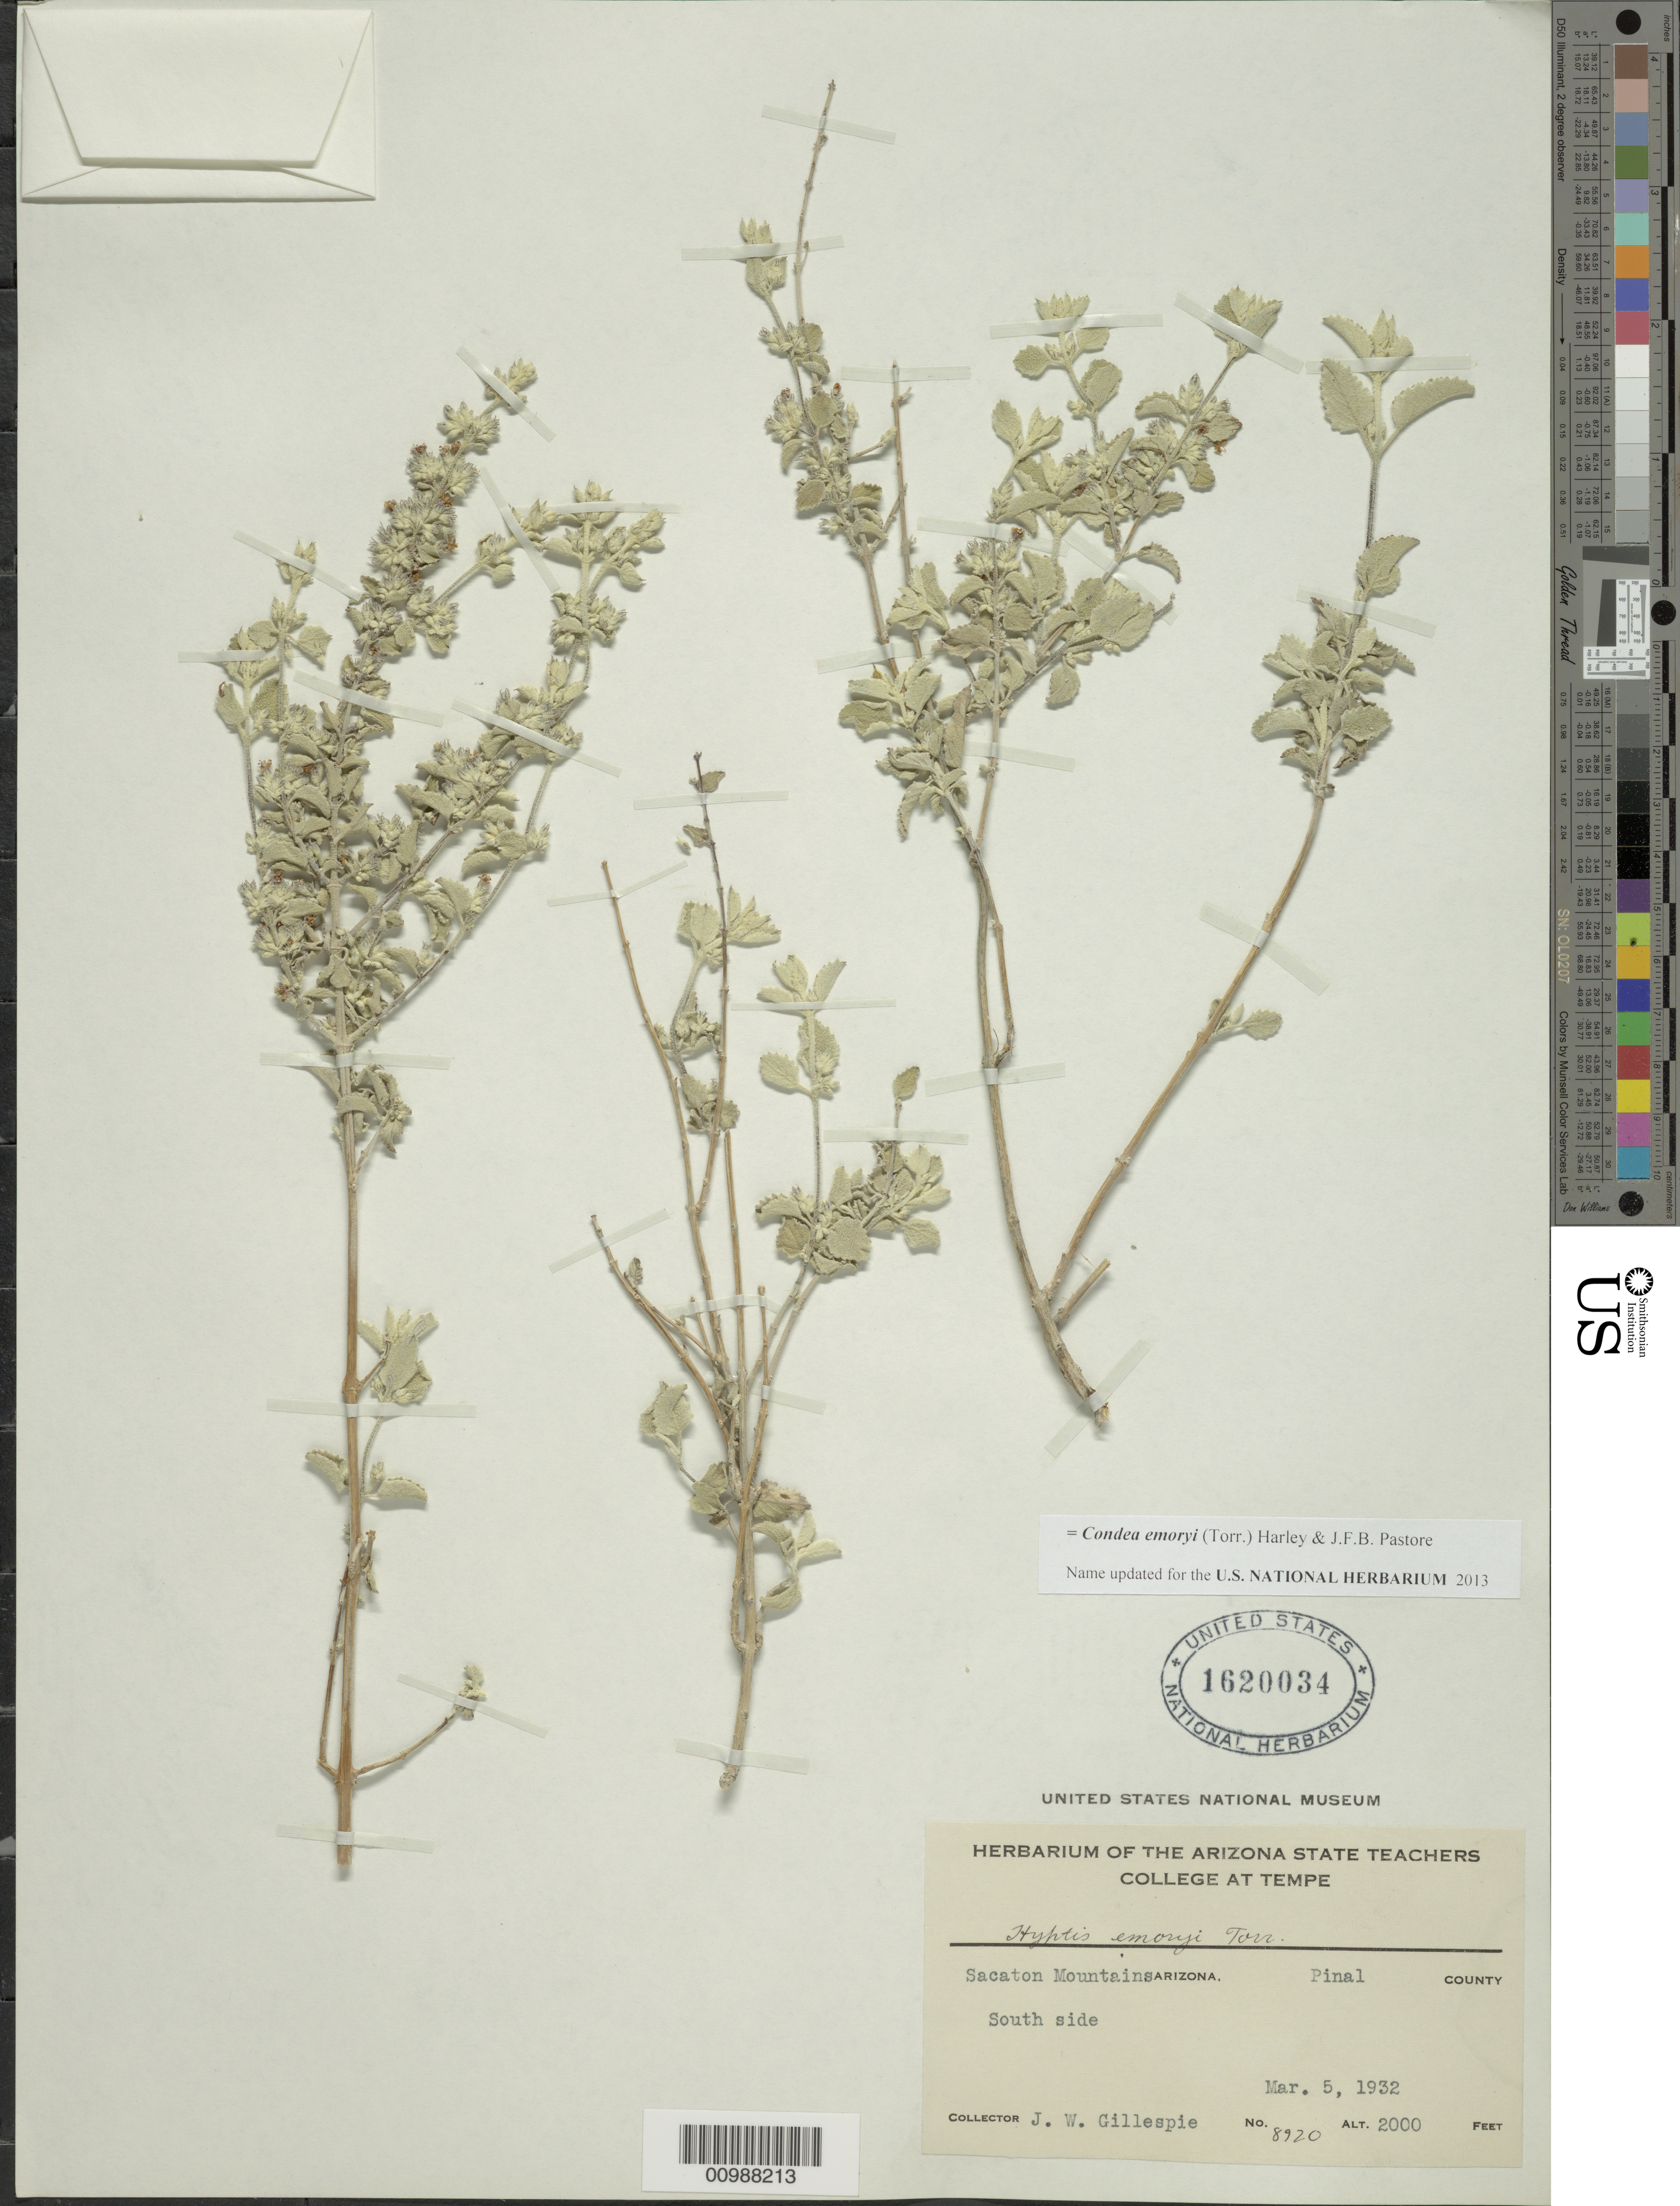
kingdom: Plantae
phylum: Tracheophyta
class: Magnoliopsida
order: Lamiales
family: Lamiaceae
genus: Condea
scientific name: Condea emoryi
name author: (Torr.) Harley & J.F.B. Pastore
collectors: J. W. Gillespie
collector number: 8920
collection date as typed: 05 Mar 1932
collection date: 1932-03-05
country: United States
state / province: Arizona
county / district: Pinal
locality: Sacaton Mountains, south side.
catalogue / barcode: US 1620034